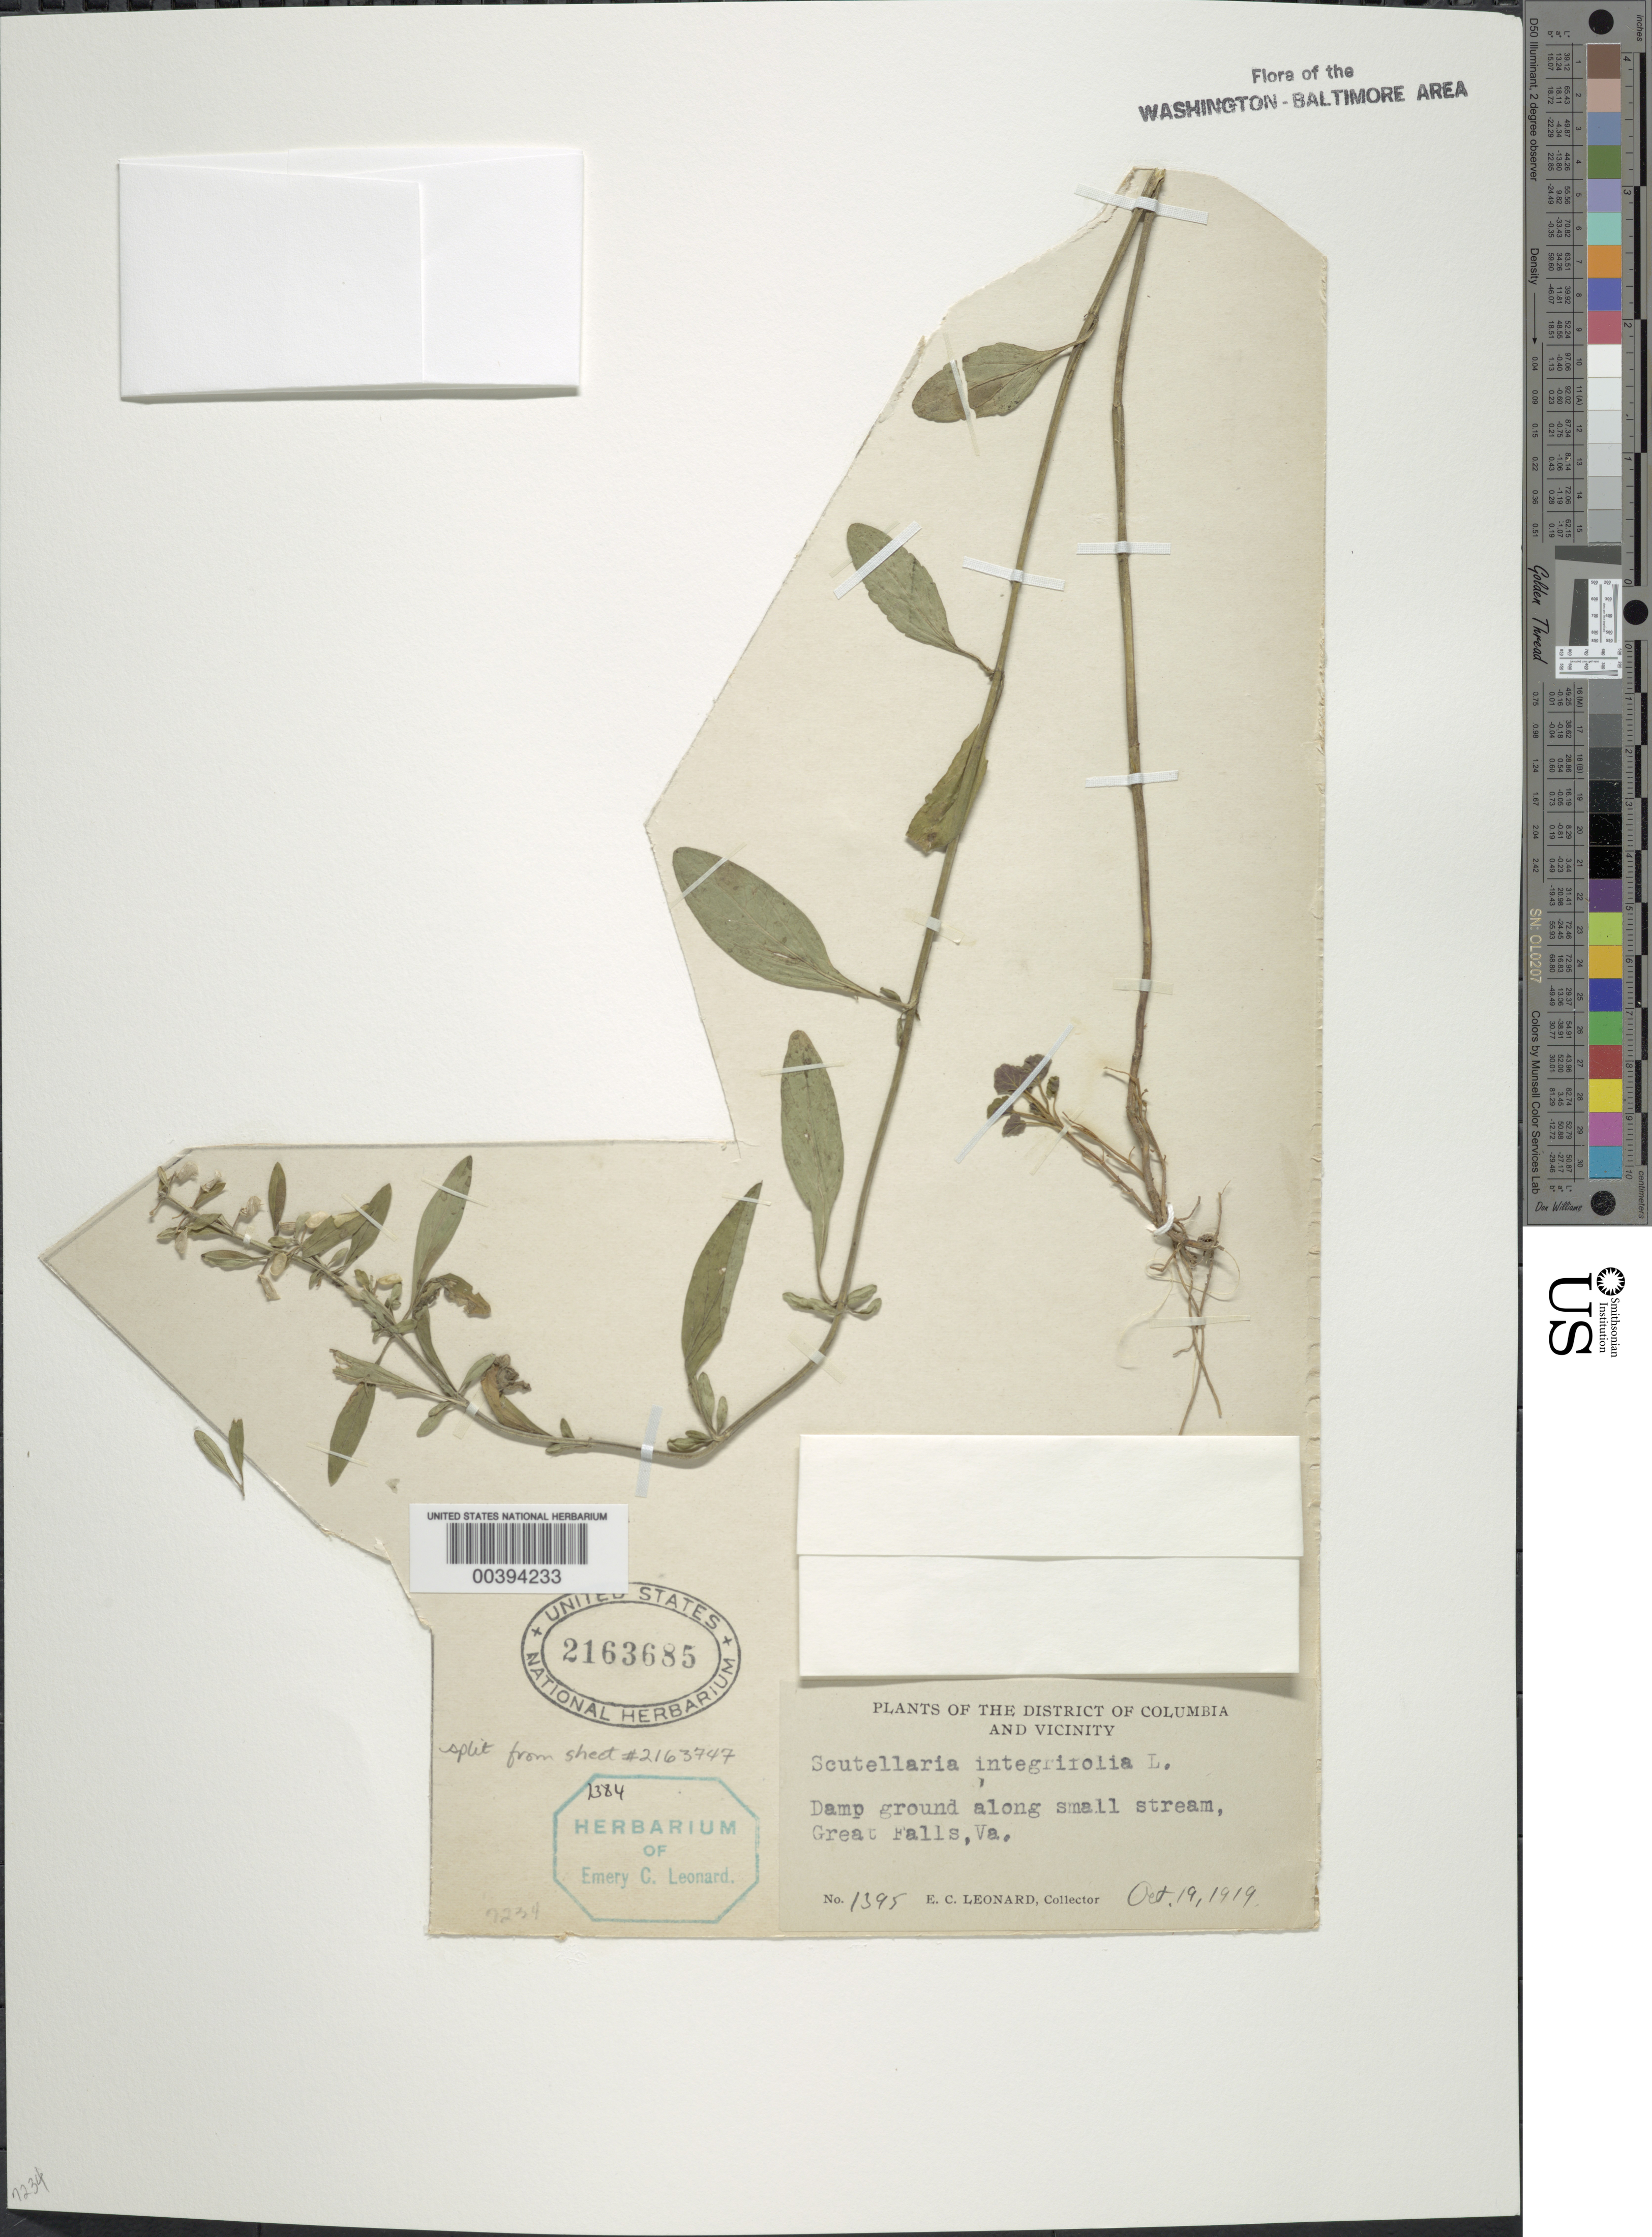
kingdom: Plantae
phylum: Tracheophyta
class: Magnoliopsida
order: Lamiales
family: Lamiaceae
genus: Scutellaria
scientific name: Scutellaria integrifolia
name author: L.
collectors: E. C. Leonard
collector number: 1395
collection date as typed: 19 Oct 1919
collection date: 1919-10-19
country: United States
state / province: Virginia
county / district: Fairfax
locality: Great Falls C. and O. Canal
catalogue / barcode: US 2163685